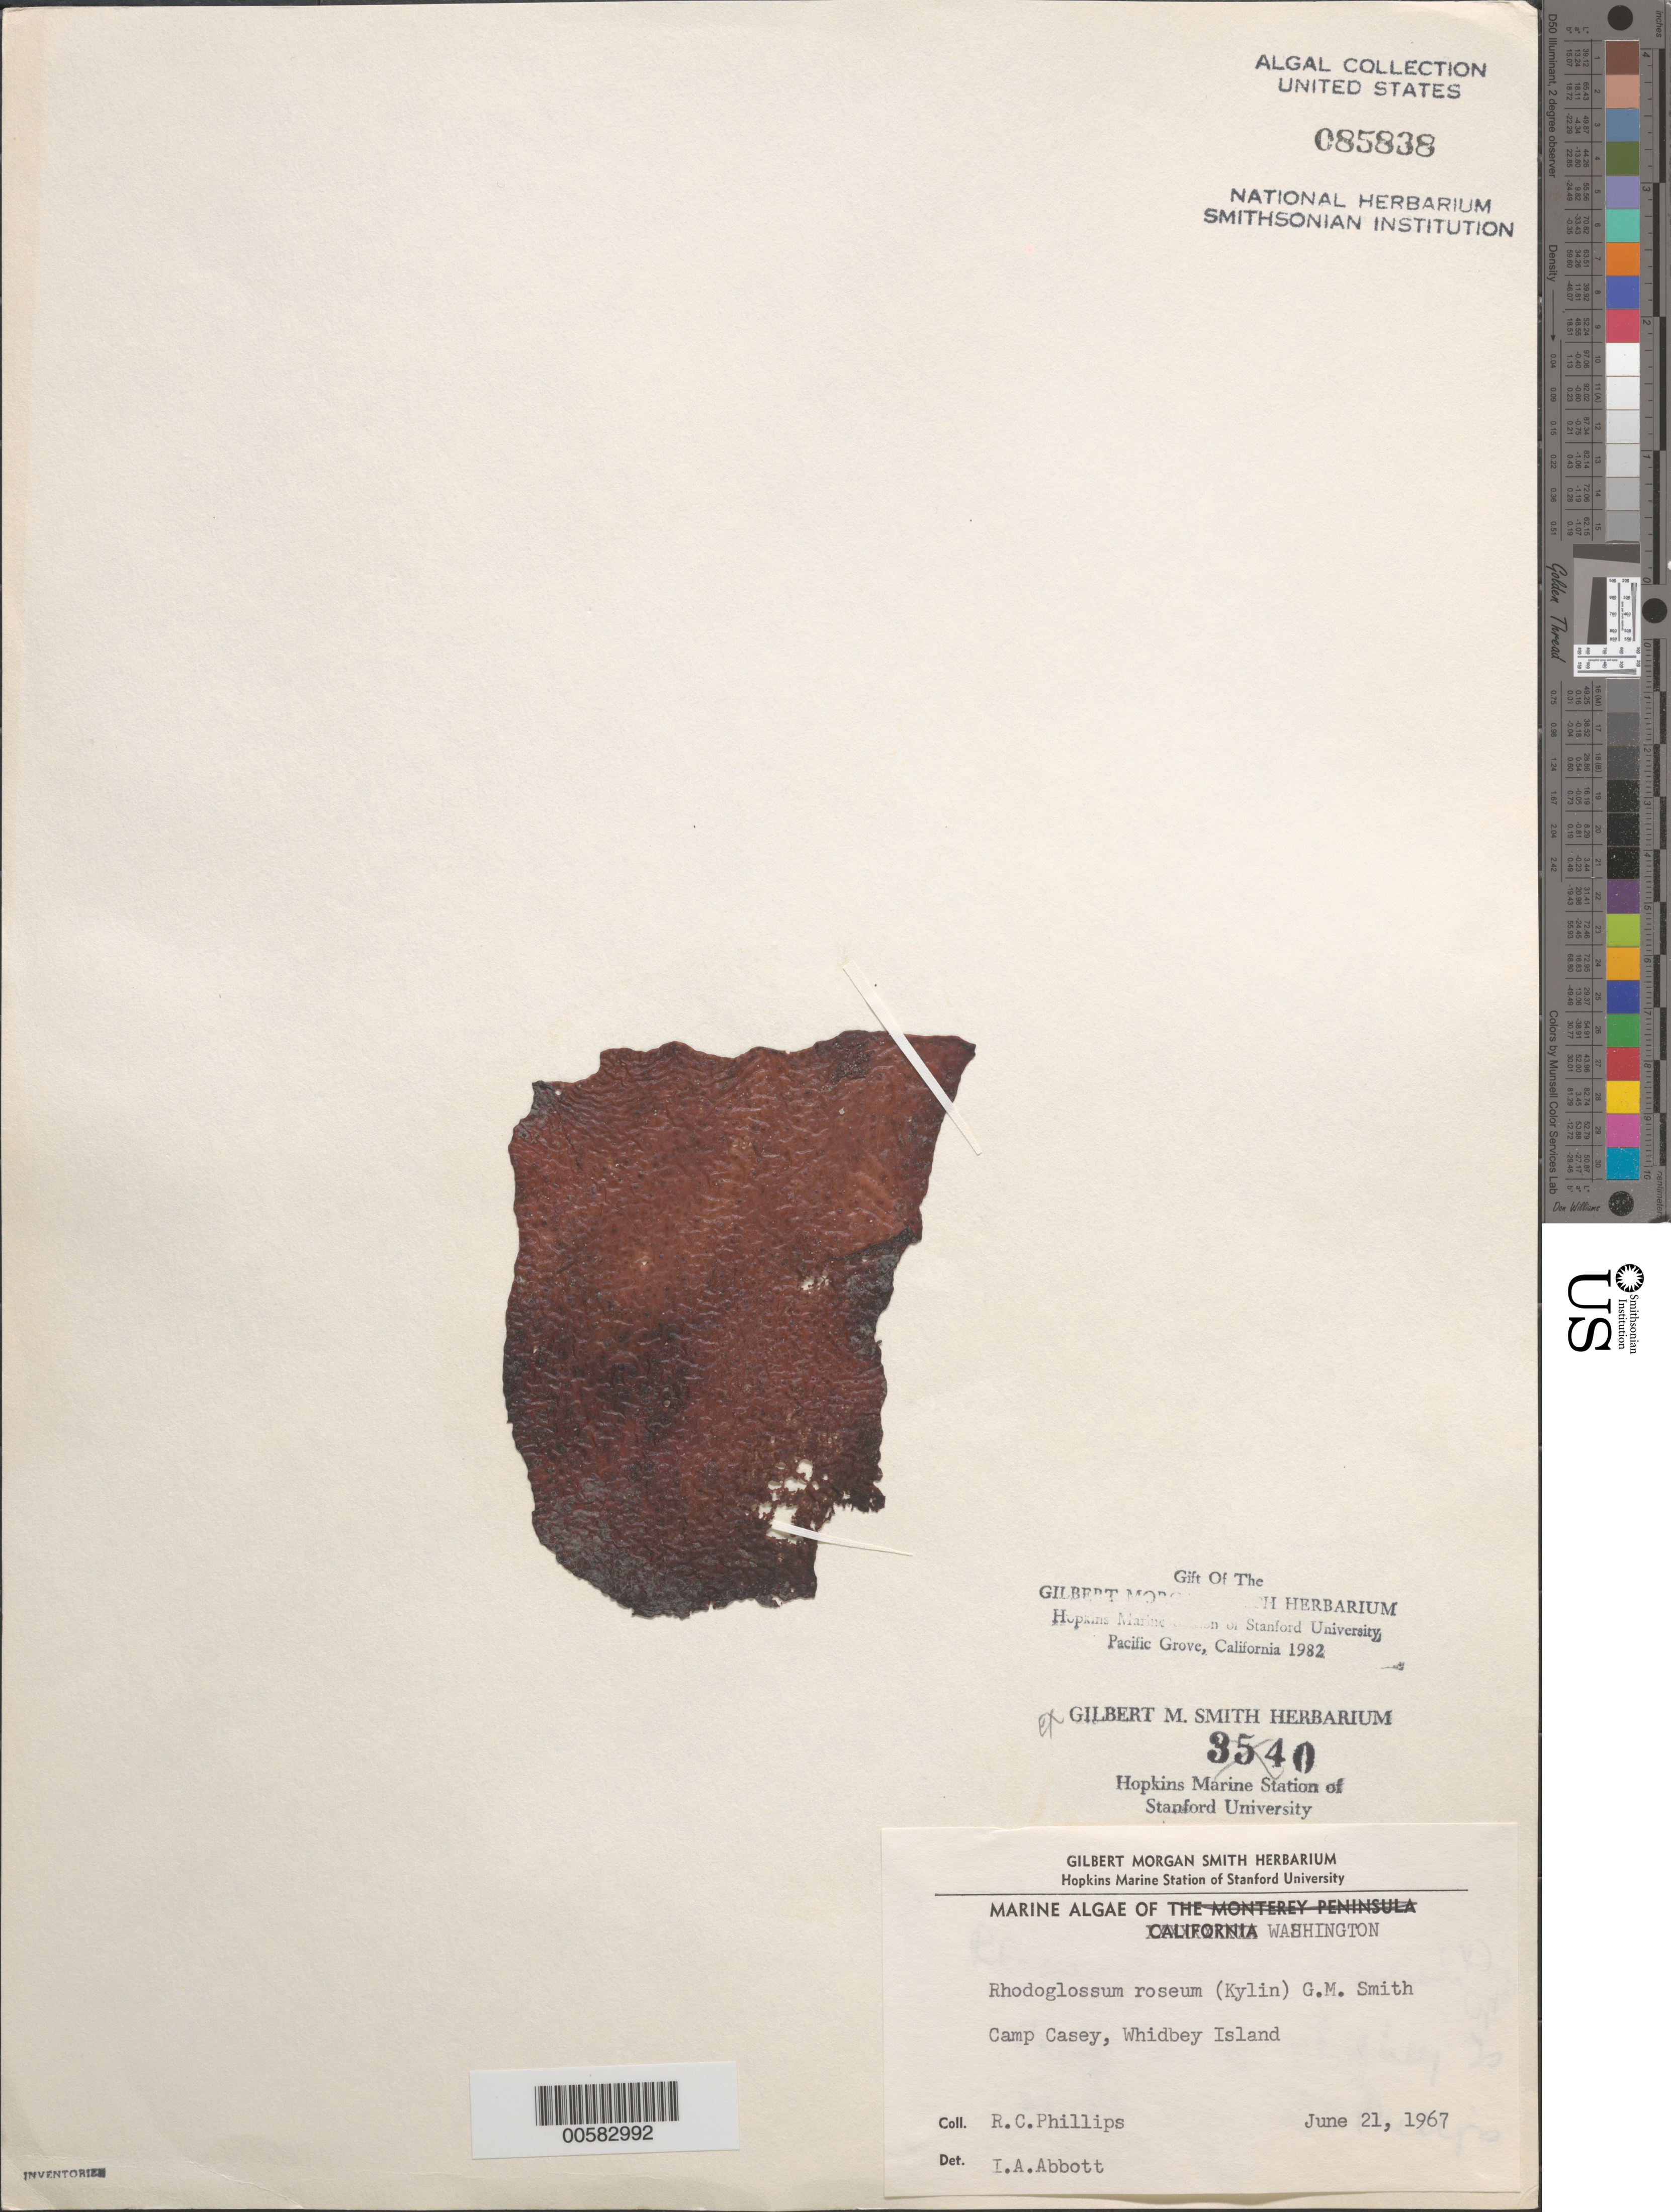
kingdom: Plantae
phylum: Rhodophyta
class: Florideophyceae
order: Gigartinales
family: Gigartinaceae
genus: Mazzaella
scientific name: Mazzaella rosea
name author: (Kylin) Fredericq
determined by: Algae name updating Project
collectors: R. C. Phillips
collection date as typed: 21 Jun 1967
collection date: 1967-06-21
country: United States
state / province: Washington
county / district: Island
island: Whidbey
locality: Camp Casey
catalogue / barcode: US 85838